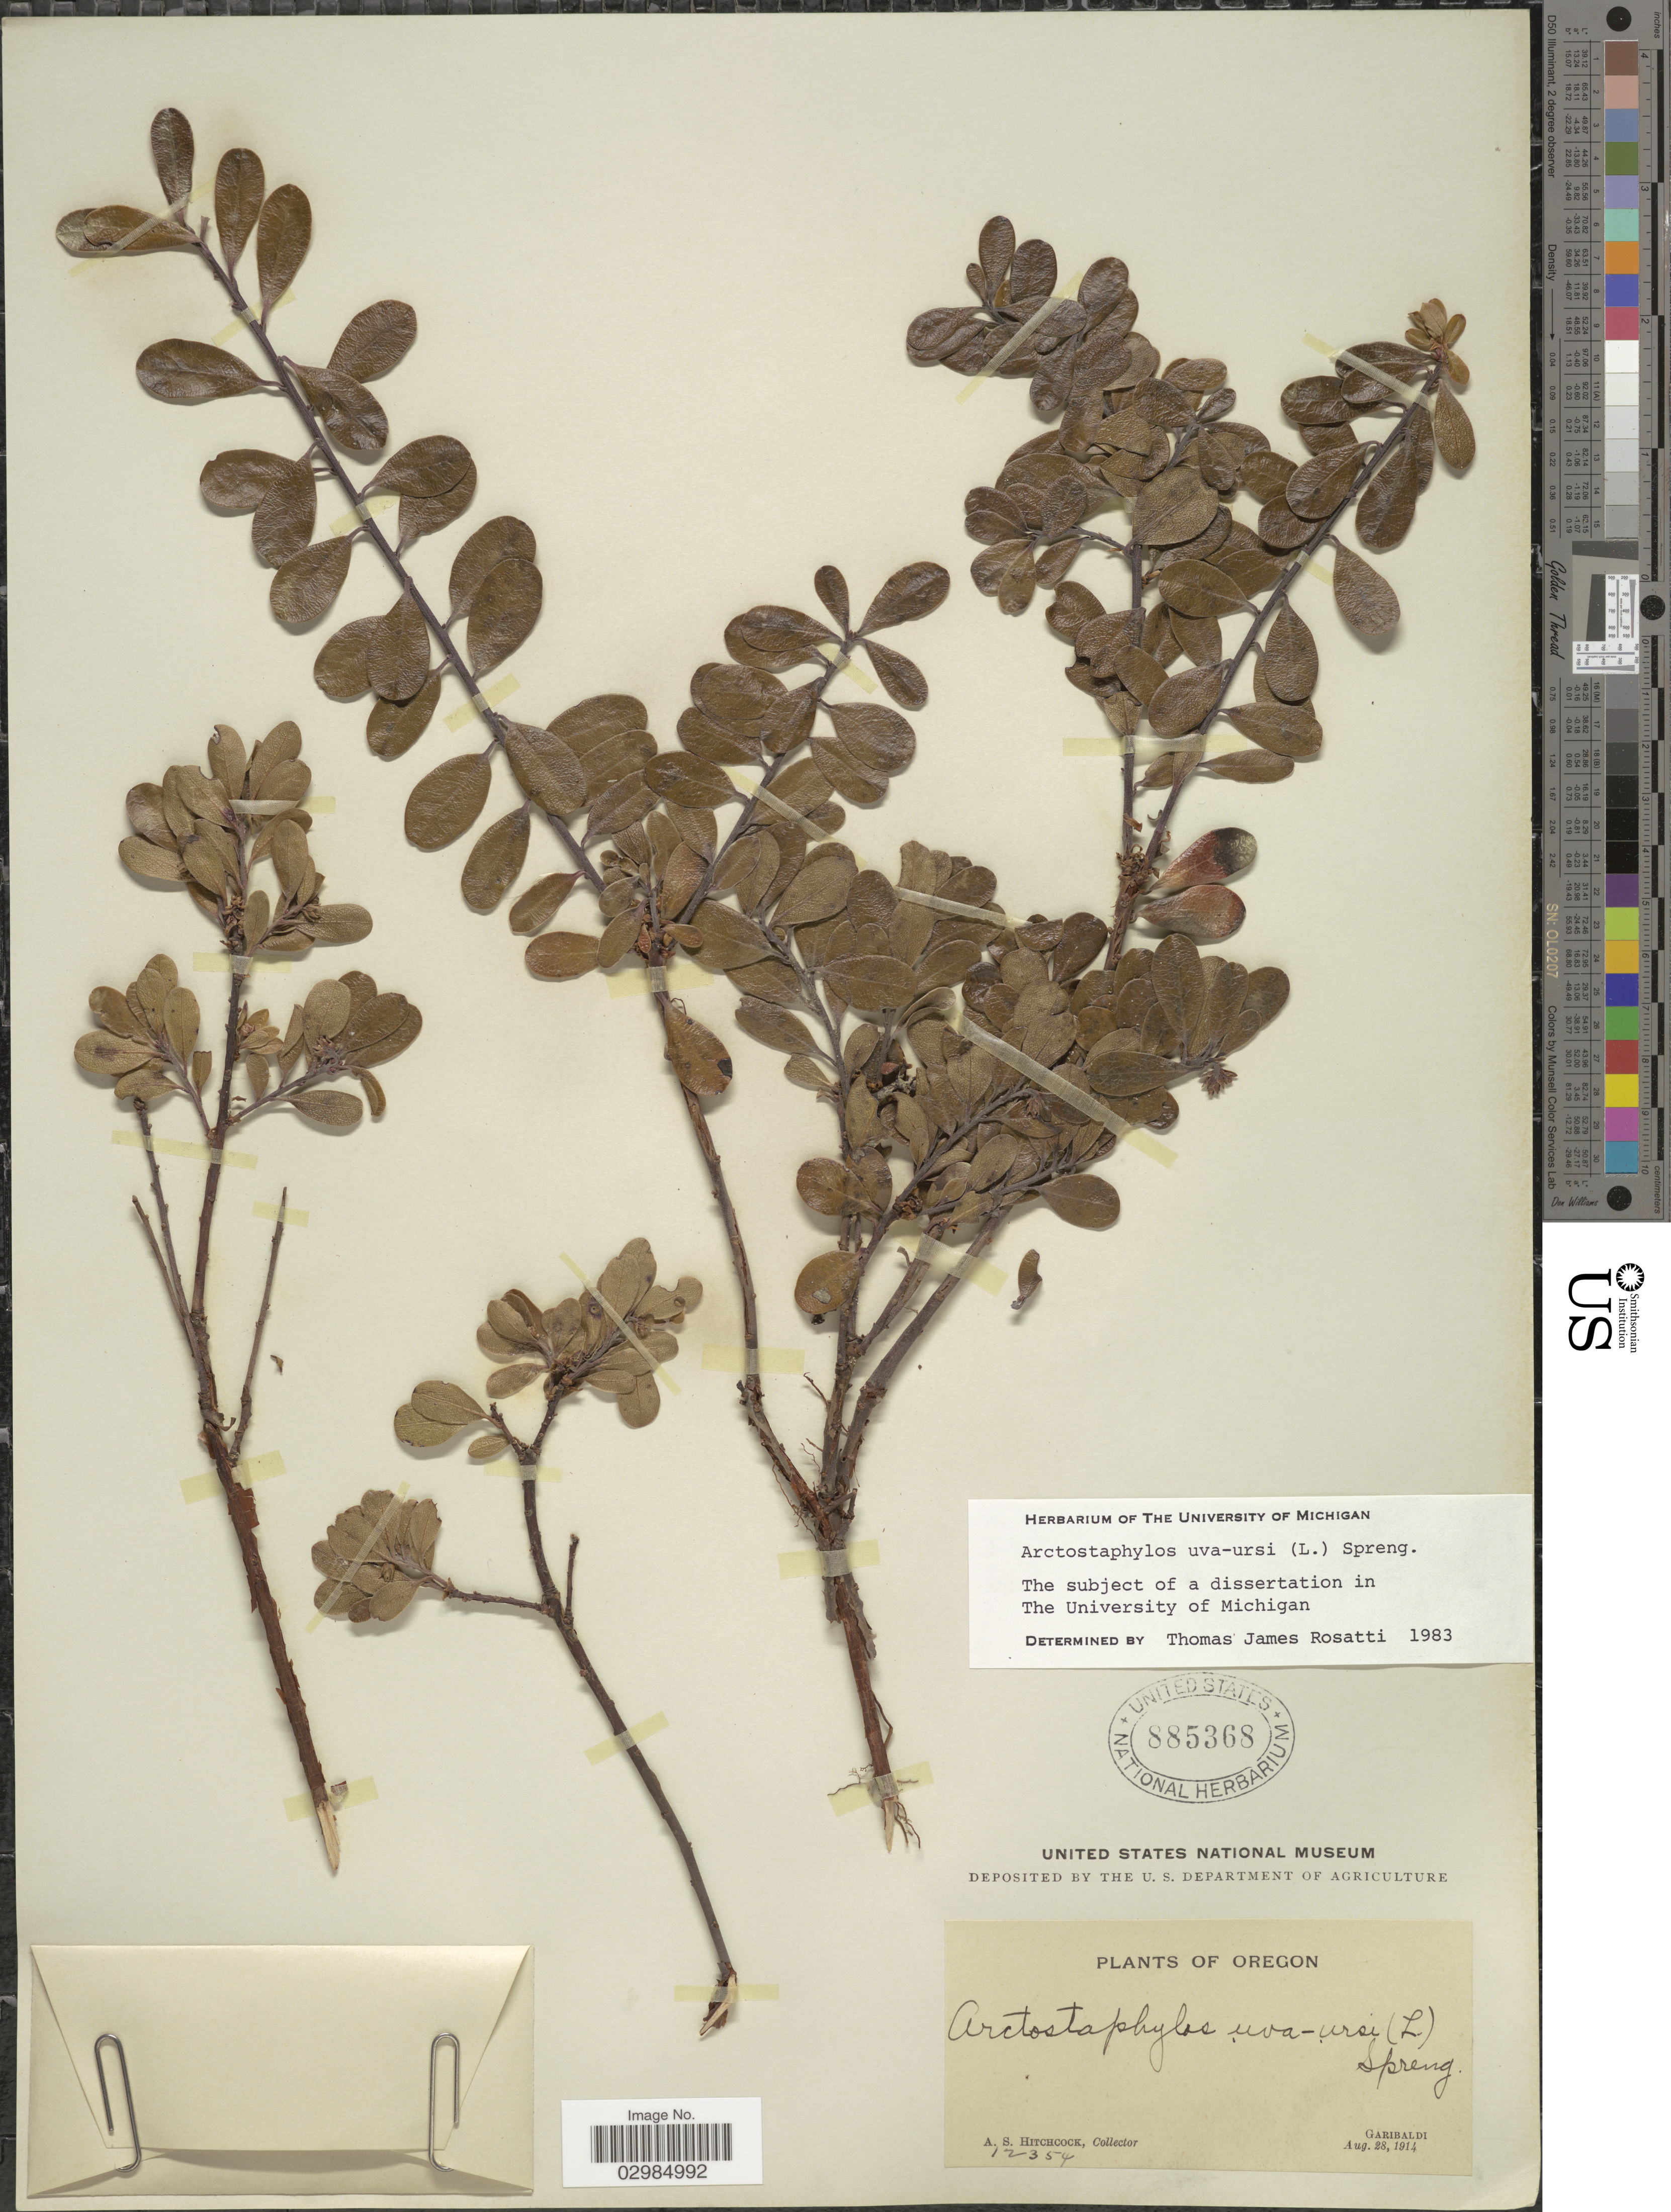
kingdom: Plantae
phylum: Tracheophyta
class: Magnoliopsida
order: Ericales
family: Ericaceae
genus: Arctostaphylos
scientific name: Arctostaphylos uva-ursi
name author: (L.) Spreng.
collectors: A. S. Hitchcock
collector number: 12354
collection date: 1914-08-28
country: United States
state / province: Oregon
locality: Garbaldi.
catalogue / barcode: US 885368